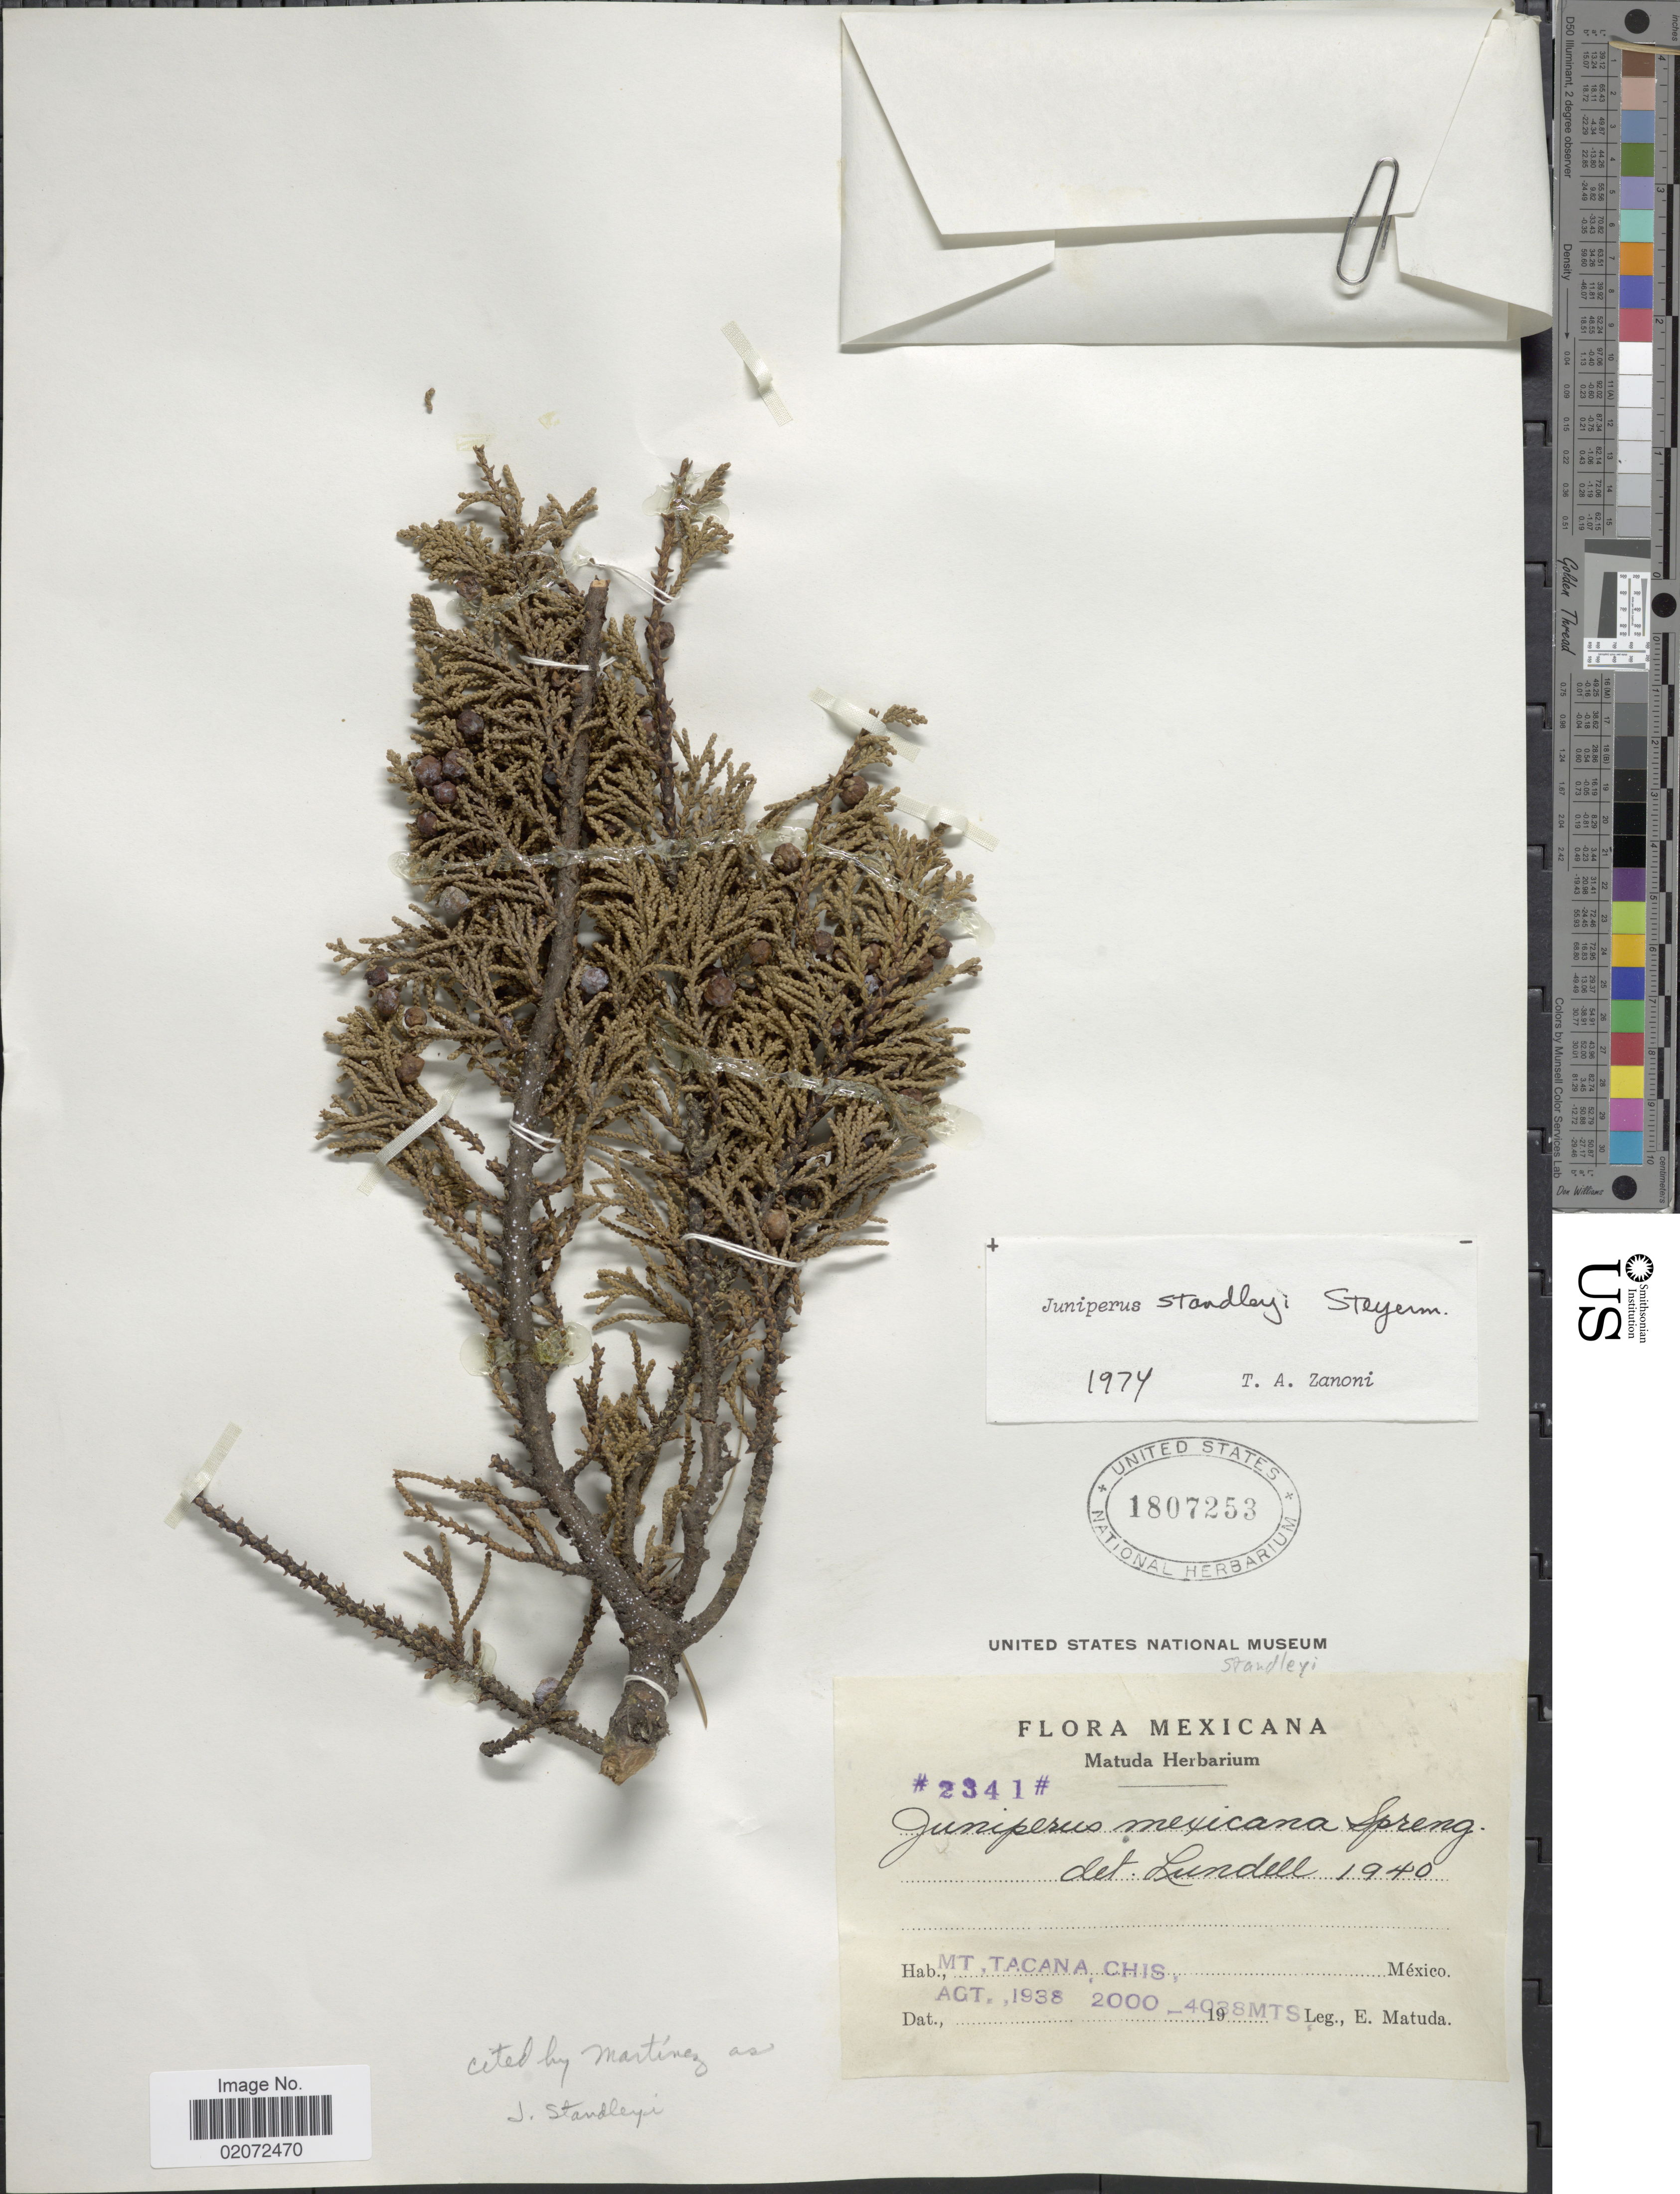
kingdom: Plantae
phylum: Tracheophyta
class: Pinopsida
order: Pinales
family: Cupressaceae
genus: Juniperus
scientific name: Juniperus standleyi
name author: Steyerm.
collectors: E. Matuda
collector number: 2341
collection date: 1938-08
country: Mexico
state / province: Chiapas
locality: Mt. Tacana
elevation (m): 2000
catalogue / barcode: US 1807253